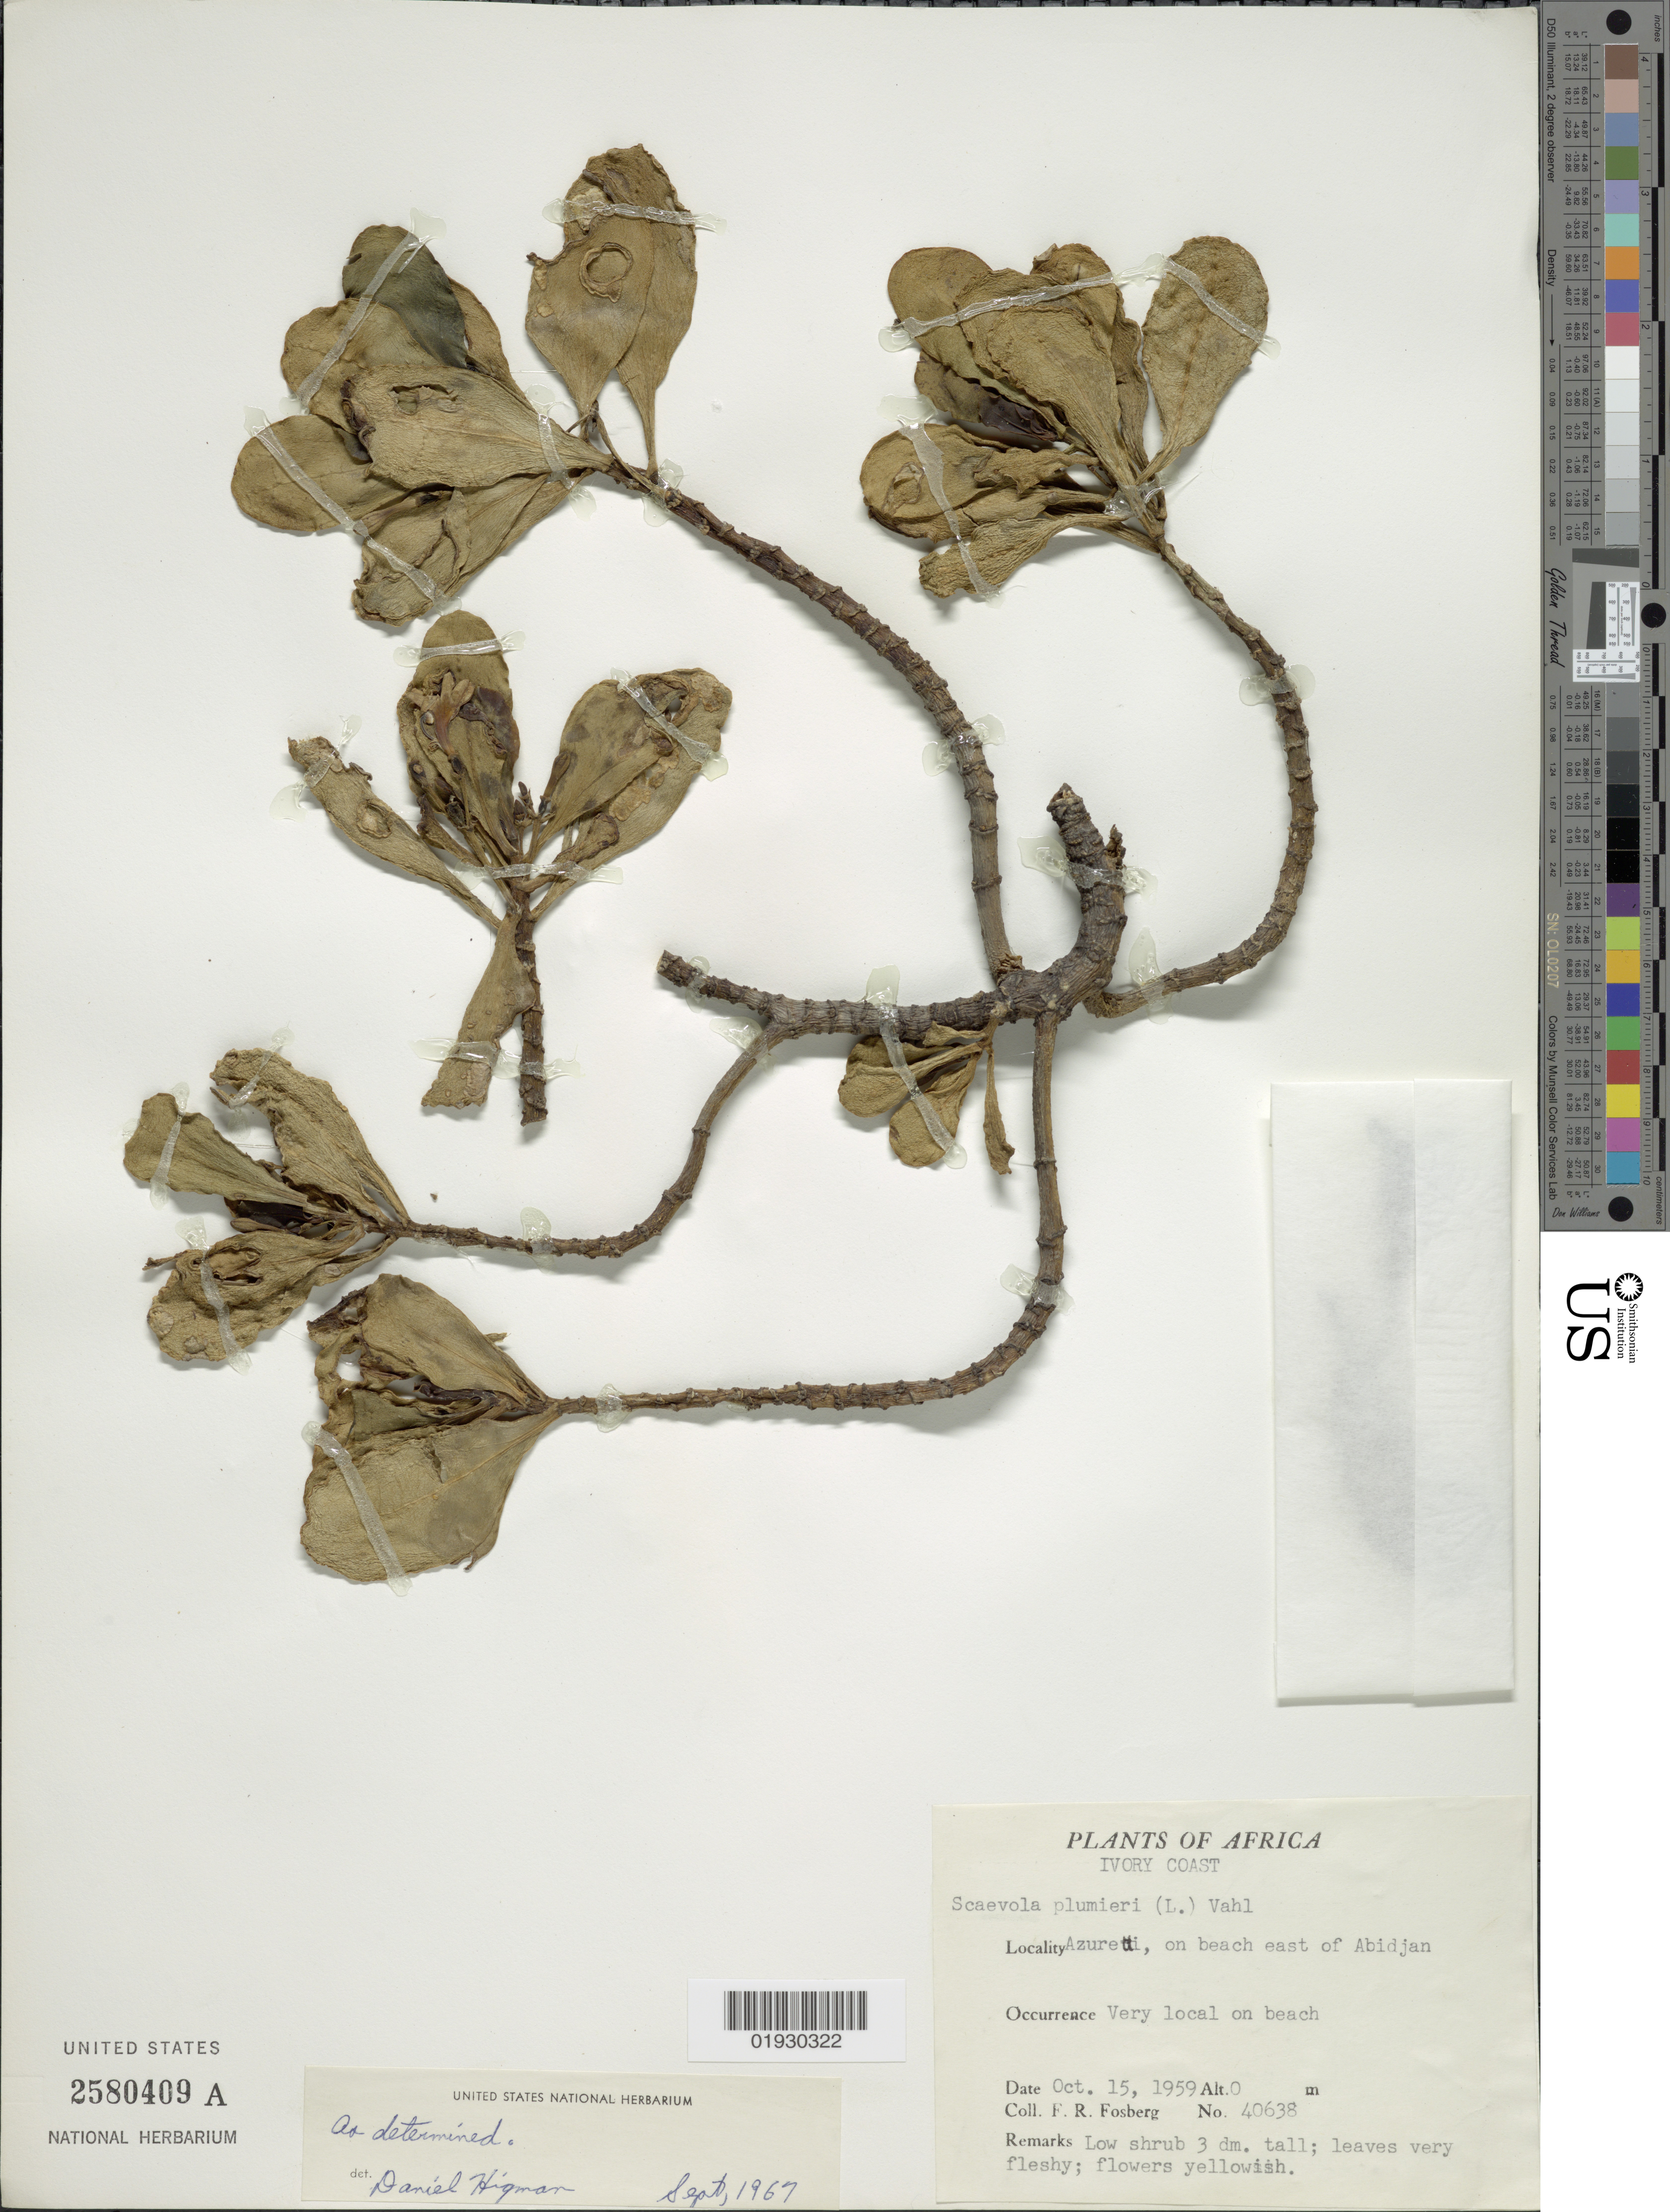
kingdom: Plantae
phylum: Tracheophyta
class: Magnoliopsida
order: Asterales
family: Goodeniaceae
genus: Scaevola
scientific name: Scaevola plumieri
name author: (L.) Vahl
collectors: F. R. Fosberg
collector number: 40638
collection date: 1959-10-15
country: Ivory Coast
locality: Azureti, on beach east of Abidjan.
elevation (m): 0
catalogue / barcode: US 2580409A